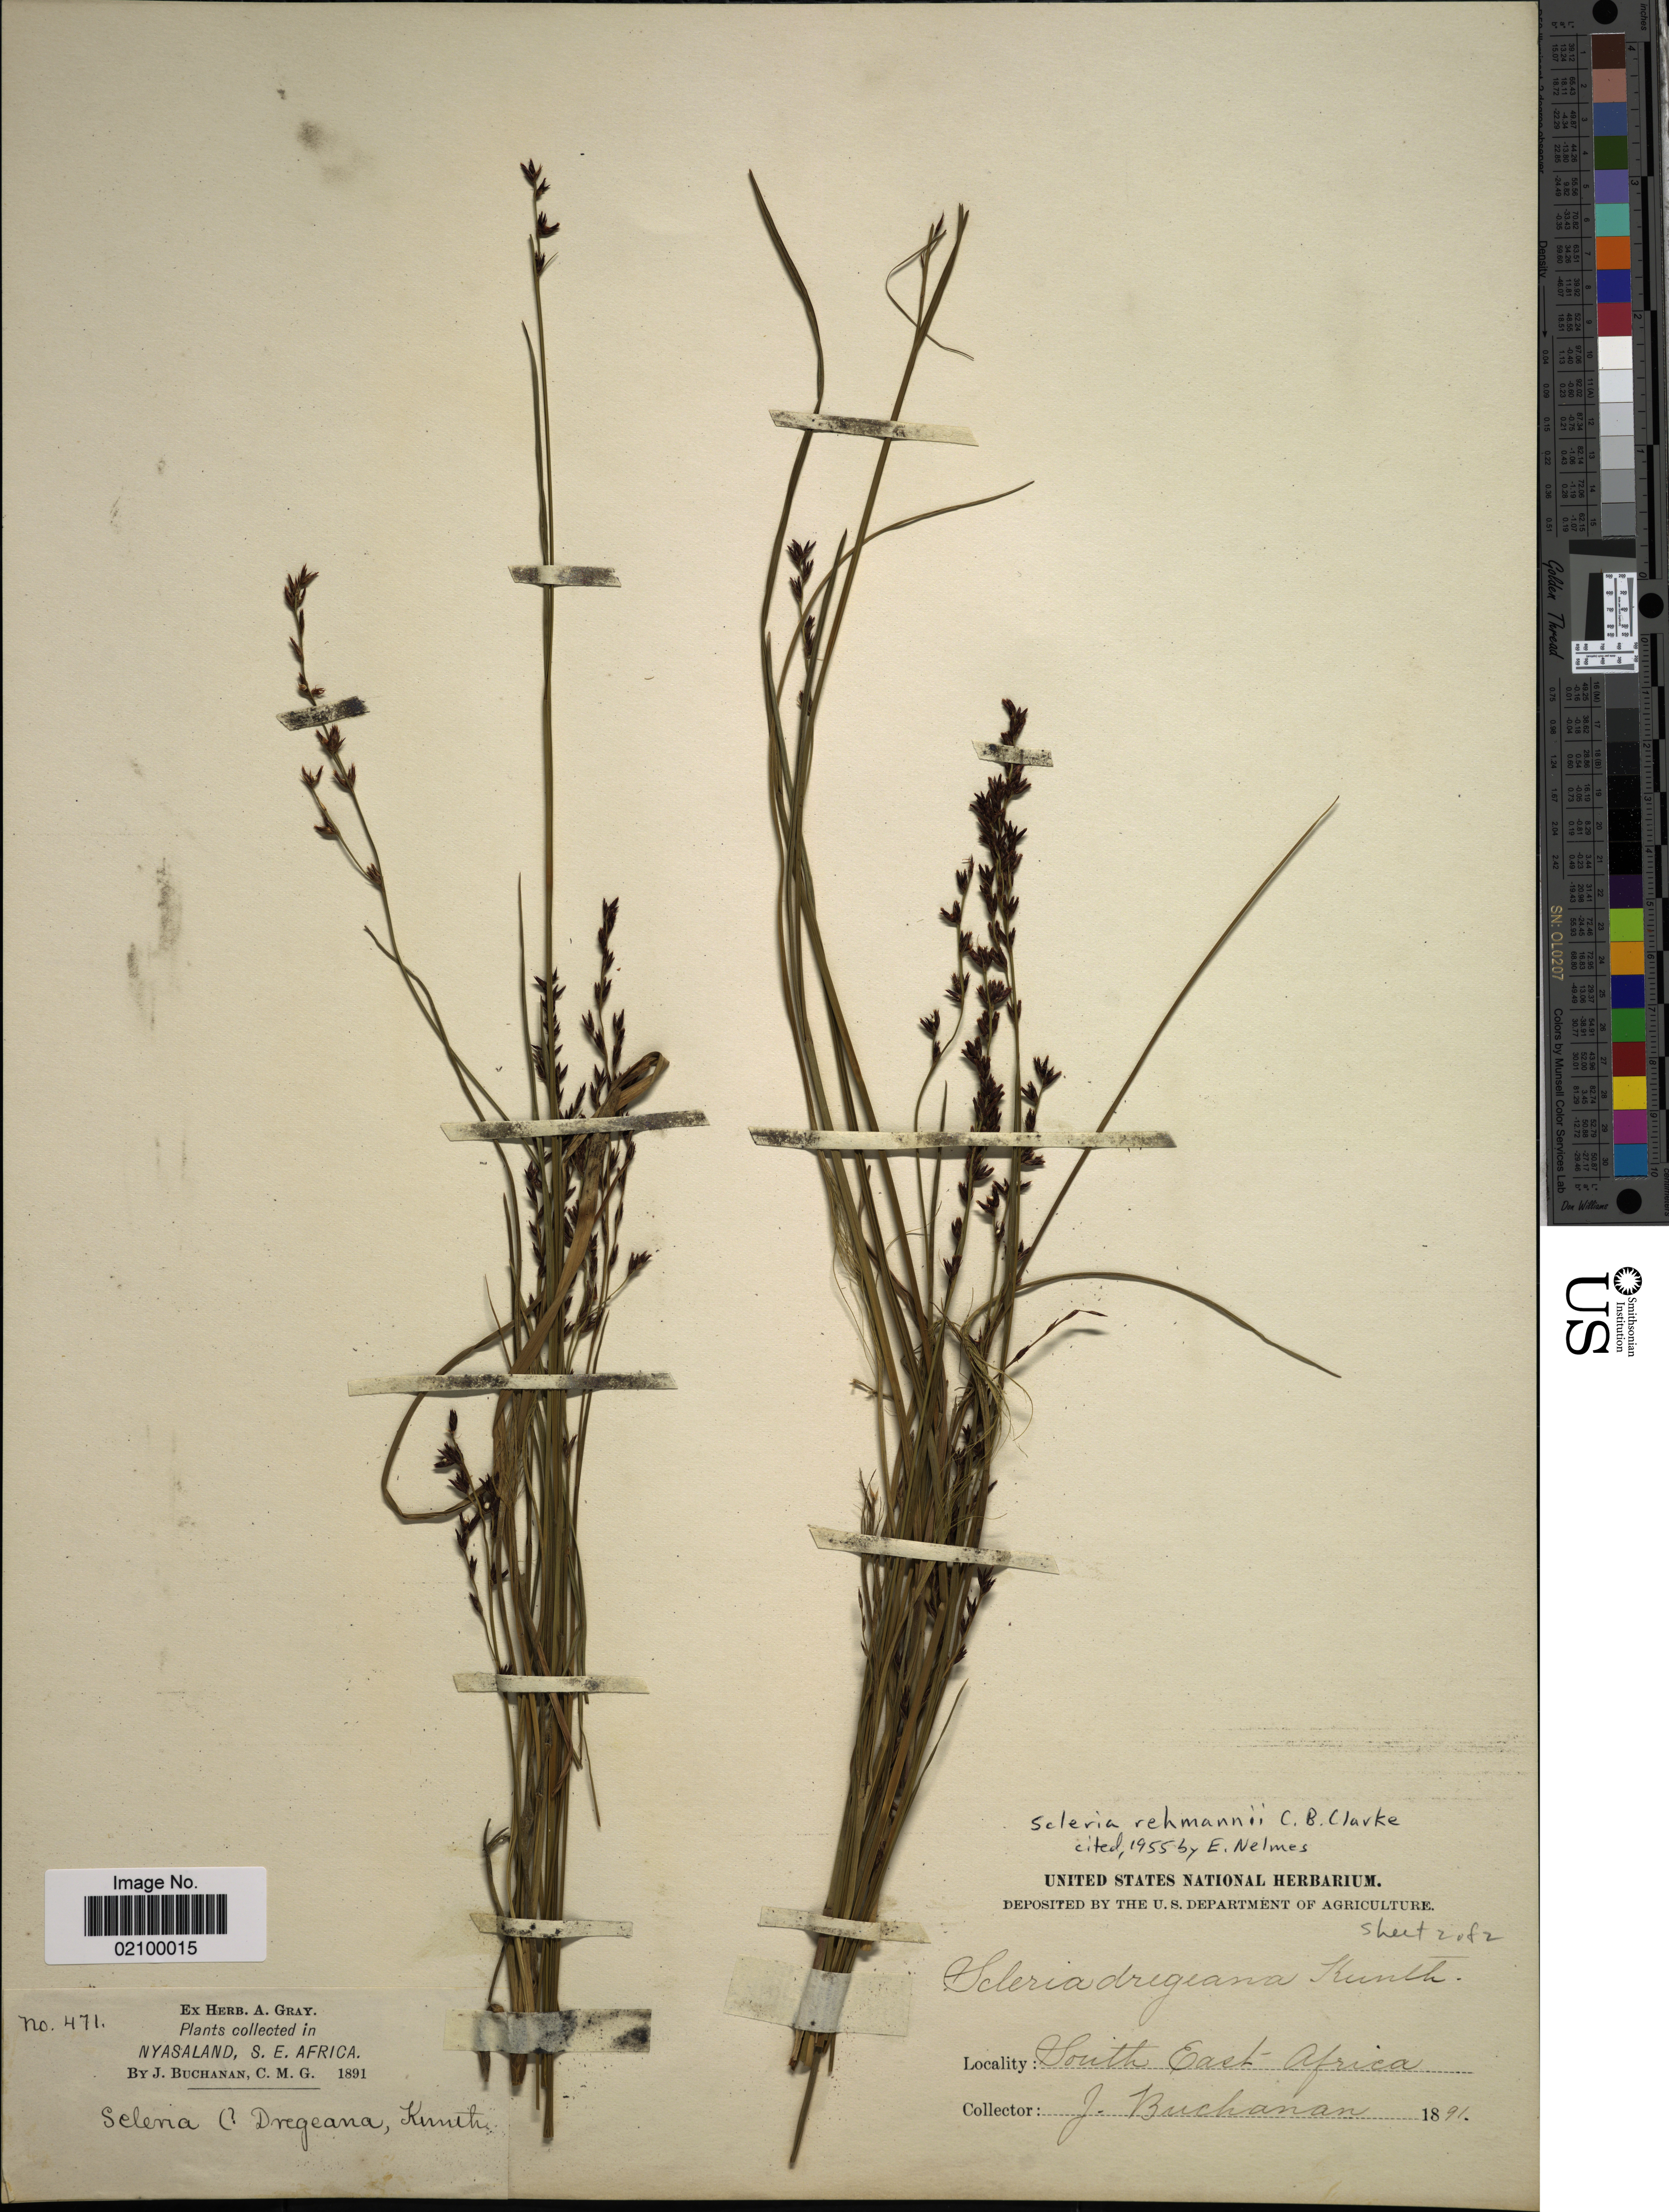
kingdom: Plantae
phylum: Tracheophyta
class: Liliopsida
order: Poales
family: Cyperaceae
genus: Scleria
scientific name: Scleria rehmannii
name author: C.B. Clarke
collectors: J. Buchanan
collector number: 471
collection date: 1891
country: Malawi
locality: Nyasaland, S.E. Africa